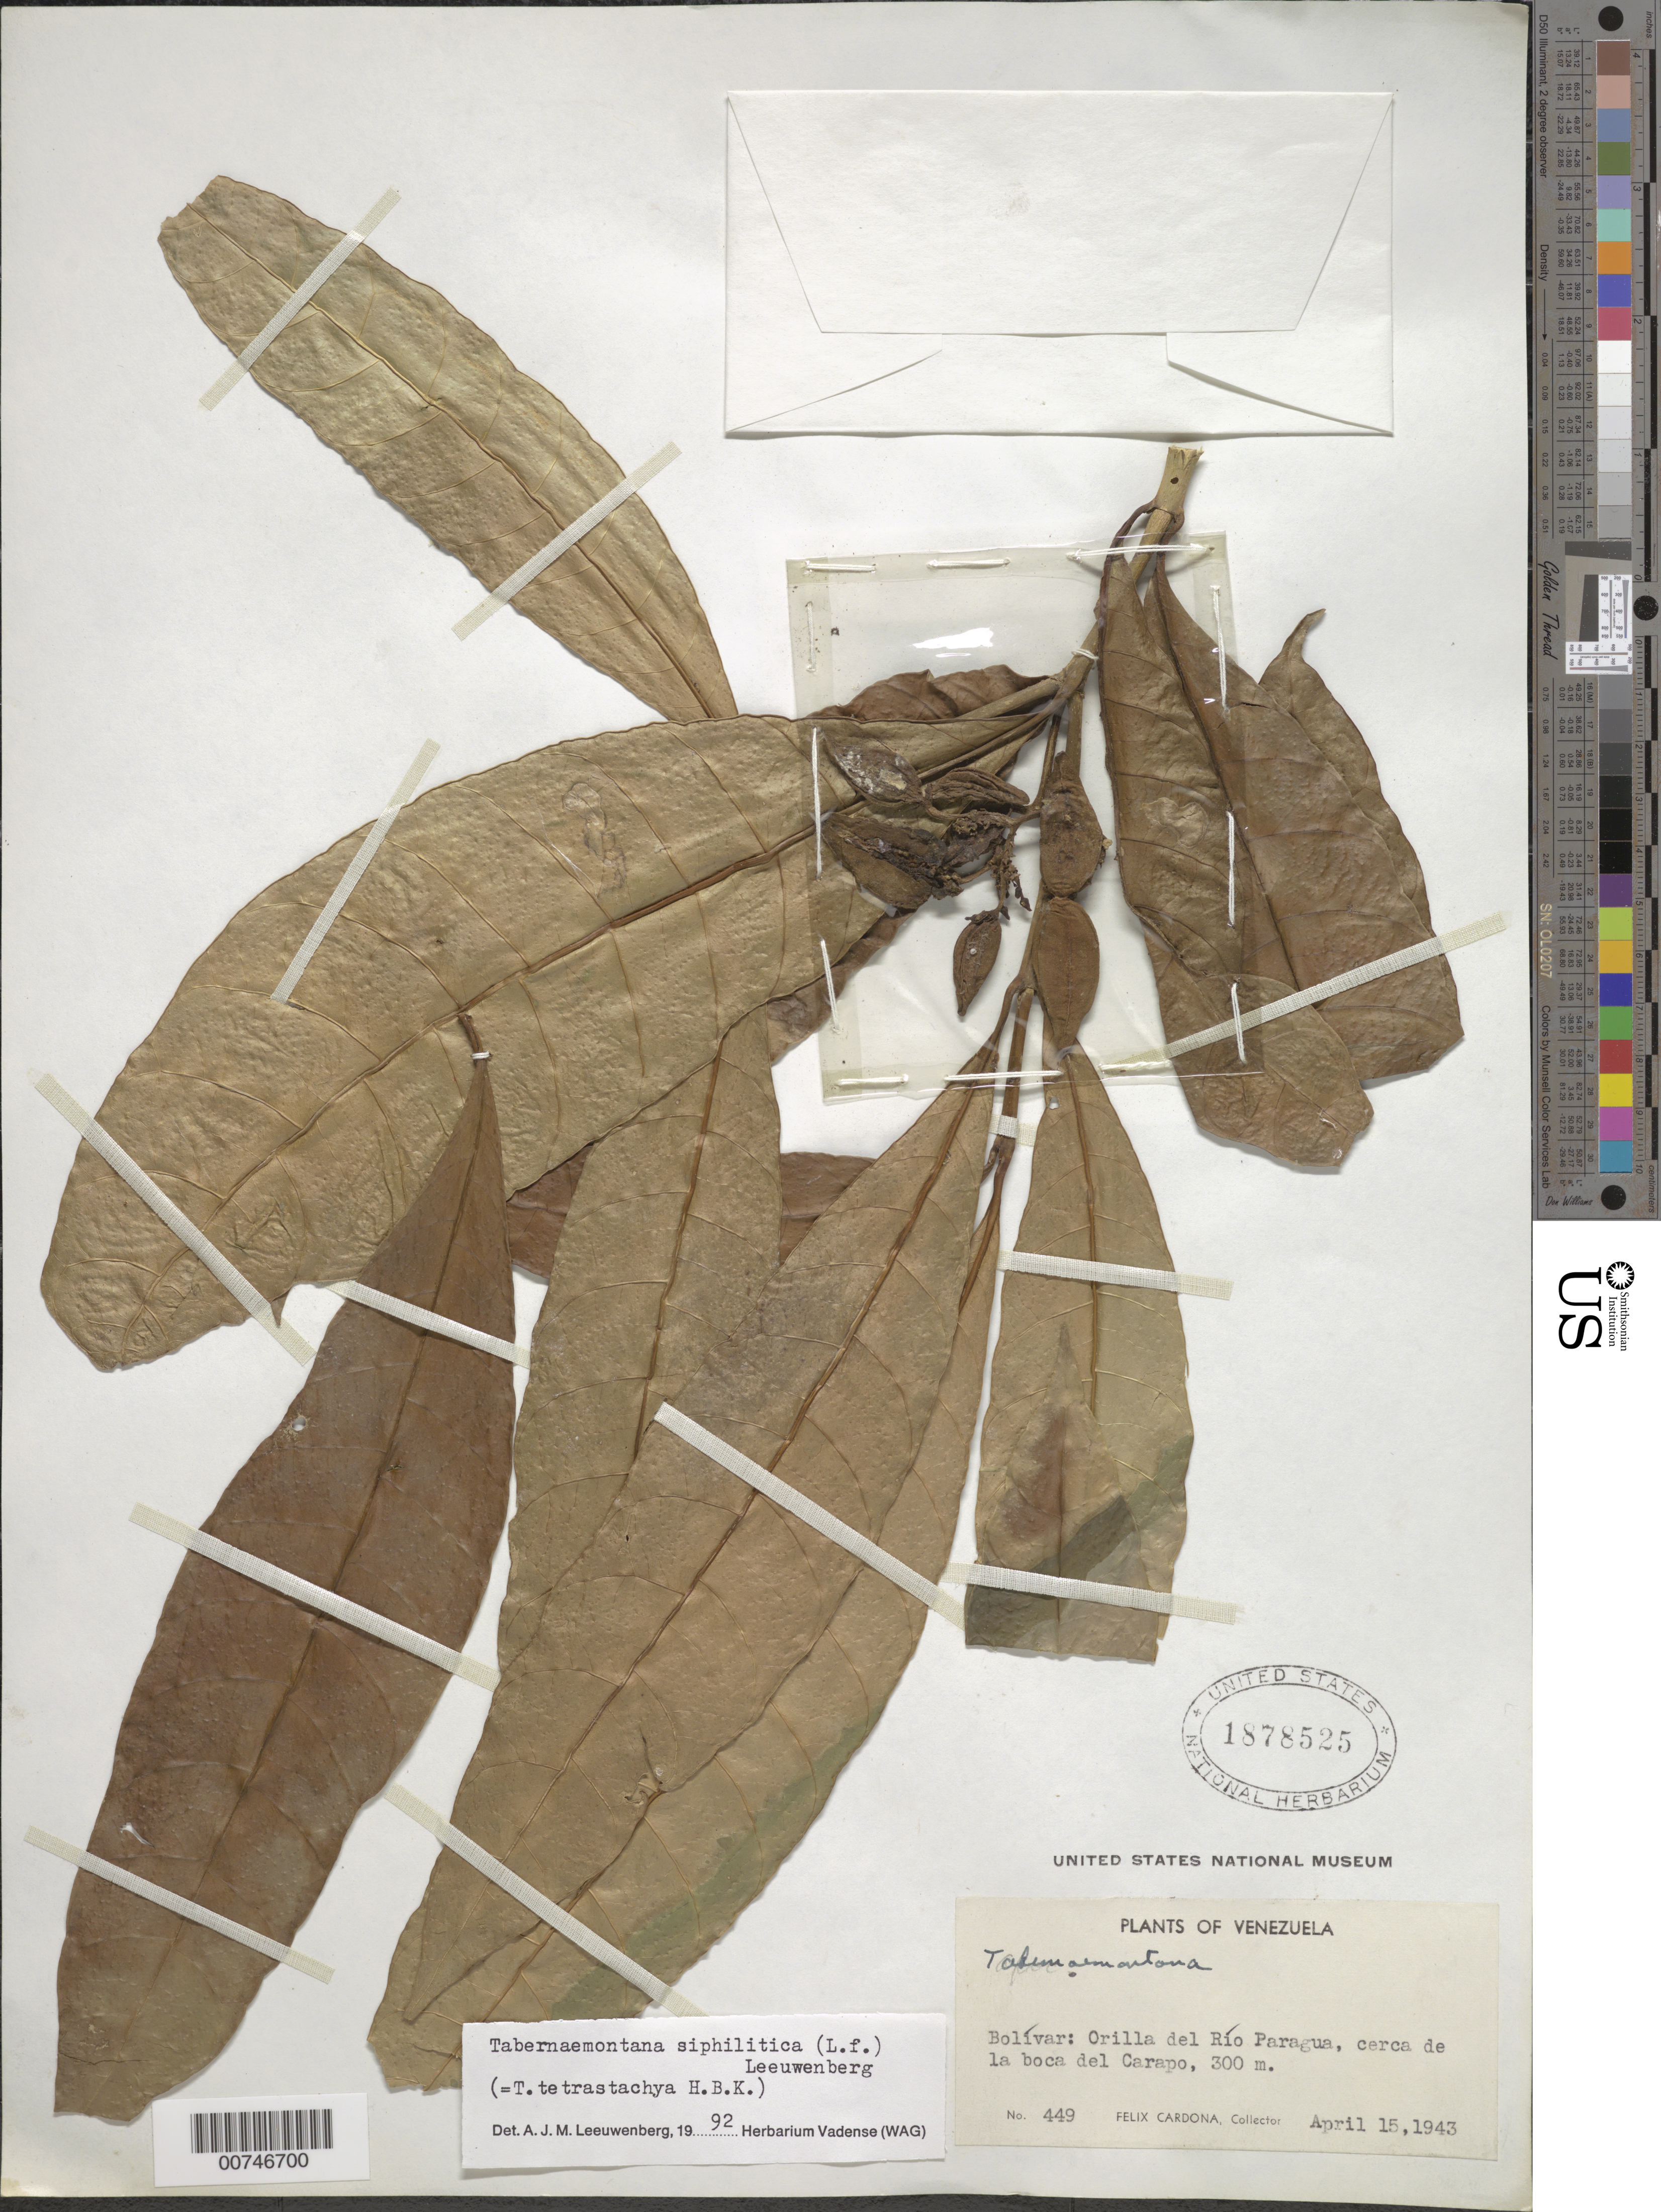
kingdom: Plantae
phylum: Tracheophyta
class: Magnoliopsida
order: Gentianales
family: Apocynaceae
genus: Tabernaemontana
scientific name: Tabernaemontana siphilitica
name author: (L. f.) Leeuwenb.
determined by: Leeuwenberg, A. J. M.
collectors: F. Cardona Puig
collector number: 449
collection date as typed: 15-Apr-43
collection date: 1943-04-15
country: Venezuela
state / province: Bolívar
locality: Río Paragua, cerca de la boca del Carapo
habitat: Along river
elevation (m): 300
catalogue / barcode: US 1878525